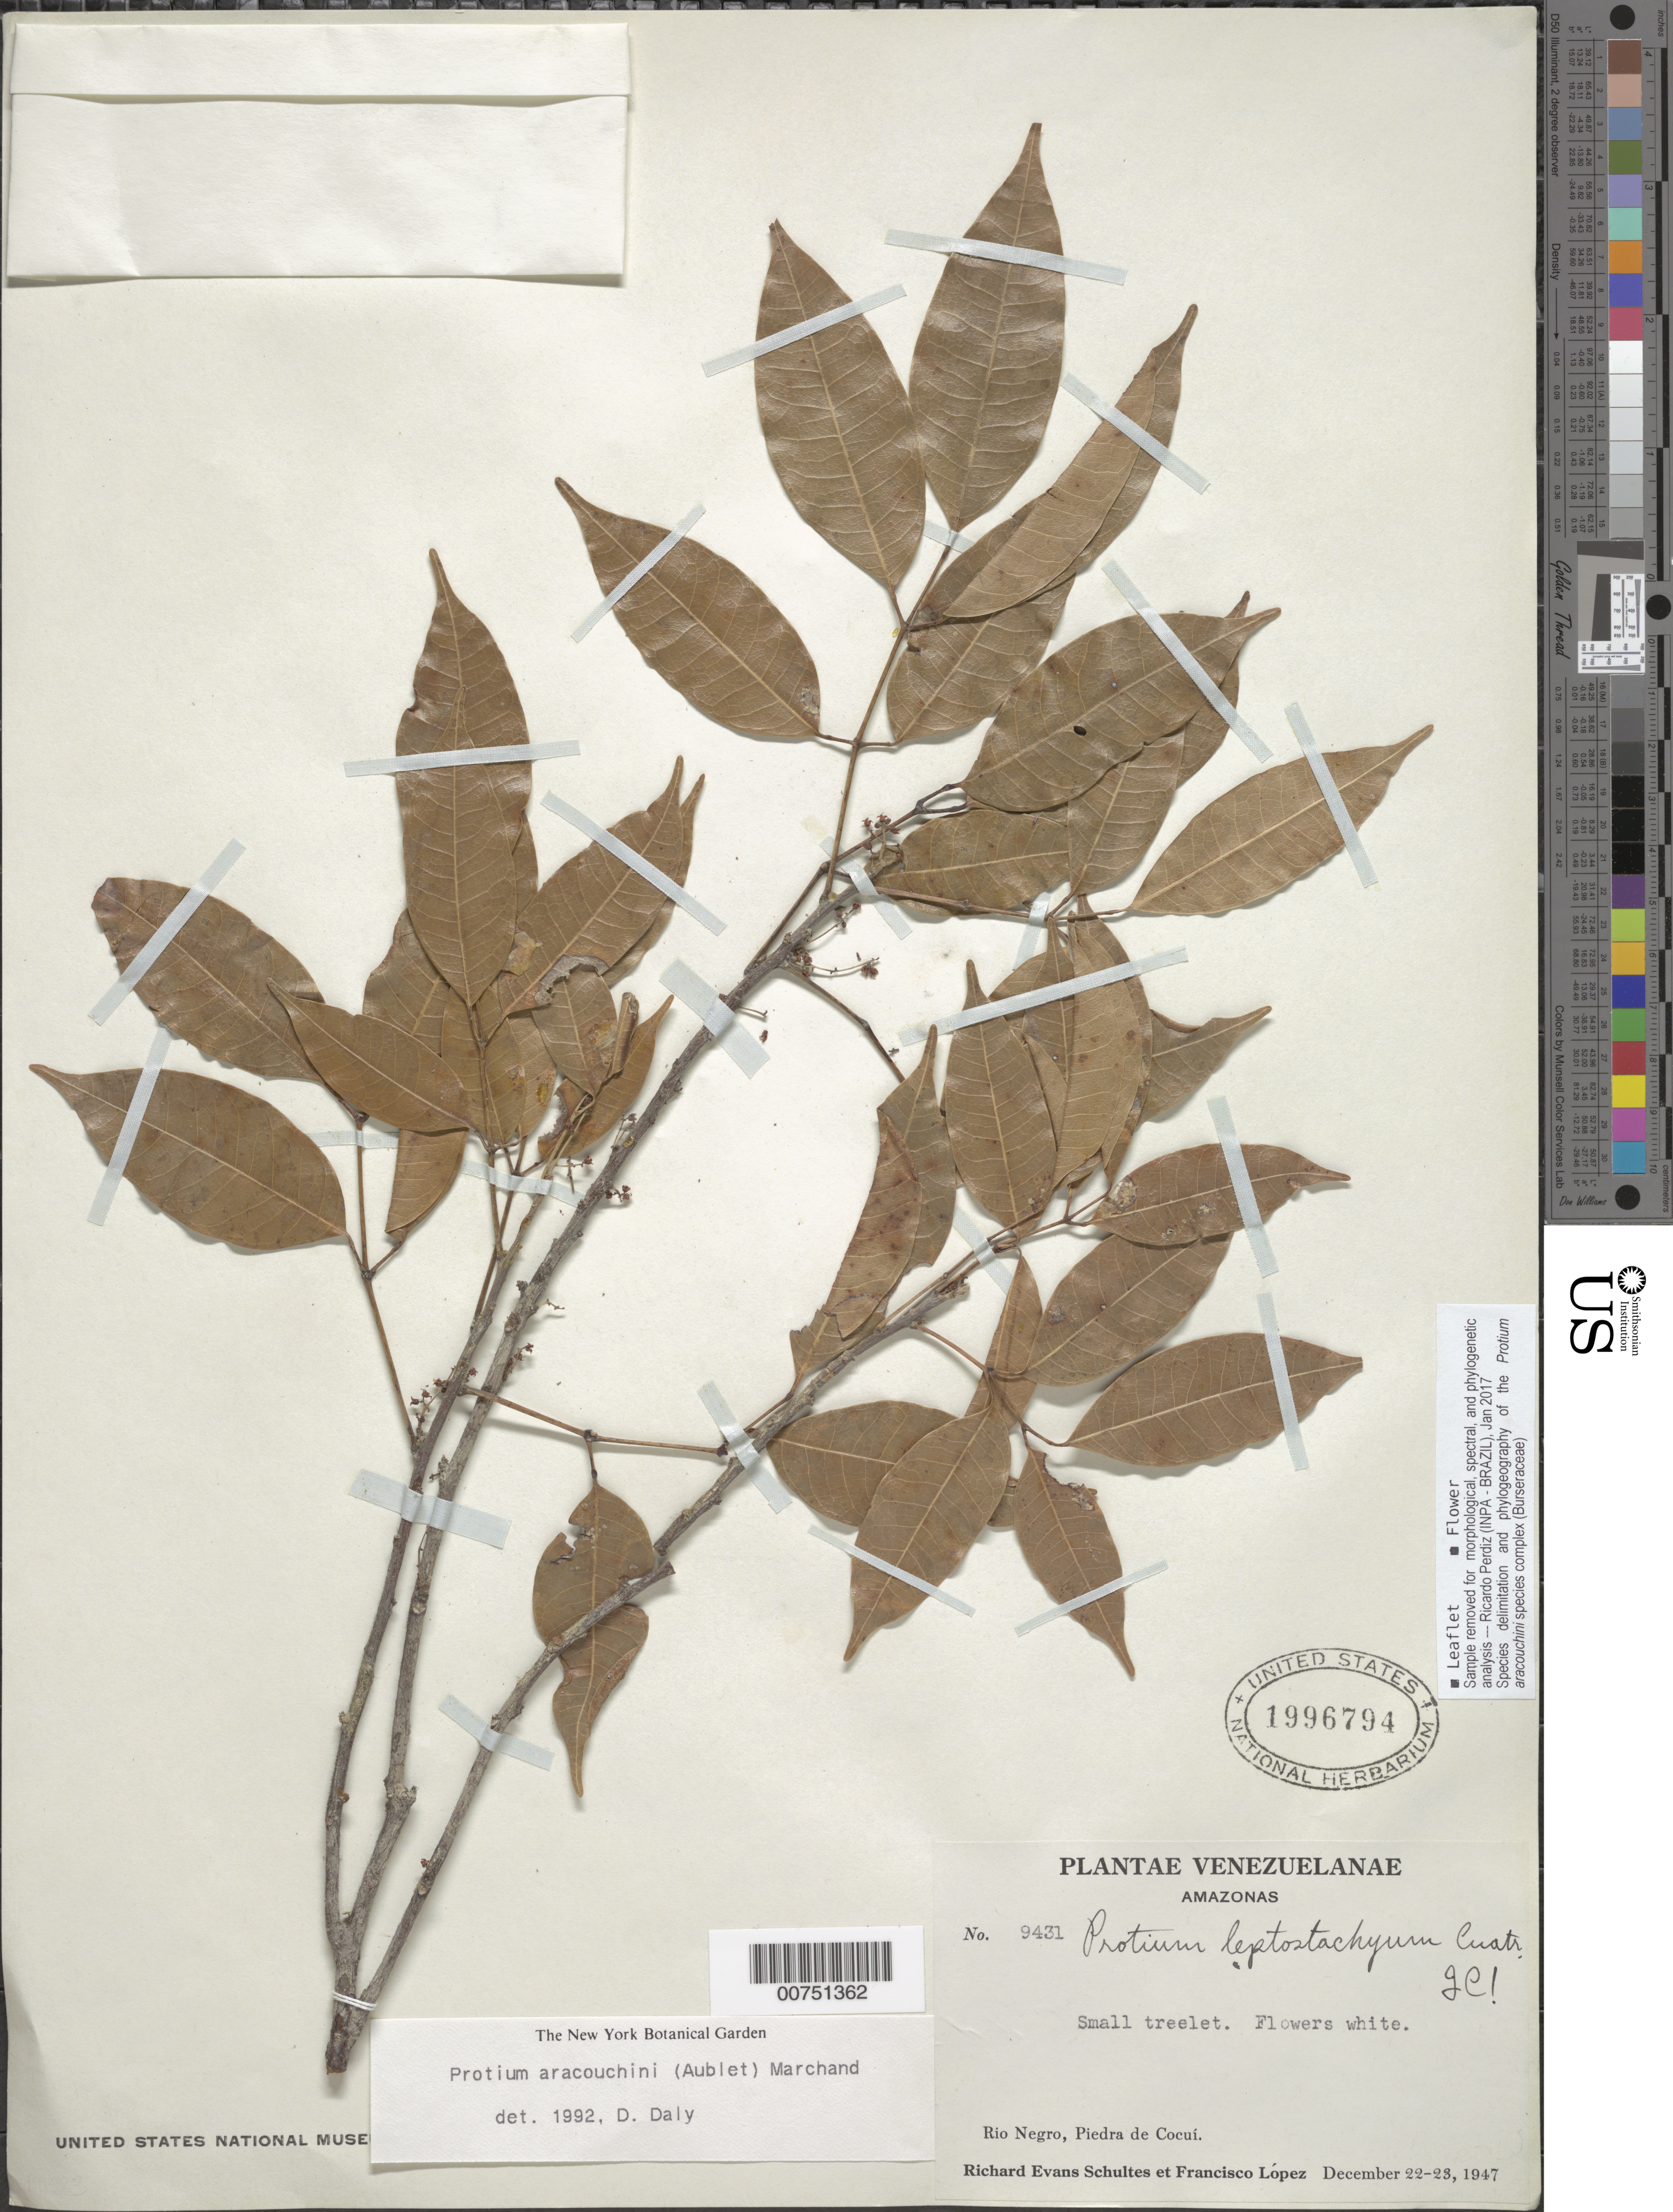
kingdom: Plantae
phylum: Tracheophyta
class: Magnoliopsida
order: Sapindales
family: Burseraceae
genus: Protium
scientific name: Protium aracouchini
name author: (Aubl.) Marchand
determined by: Daly, D. C.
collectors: R. E. Schultes & F. Lopéz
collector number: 9431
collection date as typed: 22-Dec-47 to 23-Dec-47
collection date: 1947-12-22/1947-12-23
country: Venezuela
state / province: Amazonas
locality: Río Negro, Piedra de Cocuí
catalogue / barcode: US 1996794